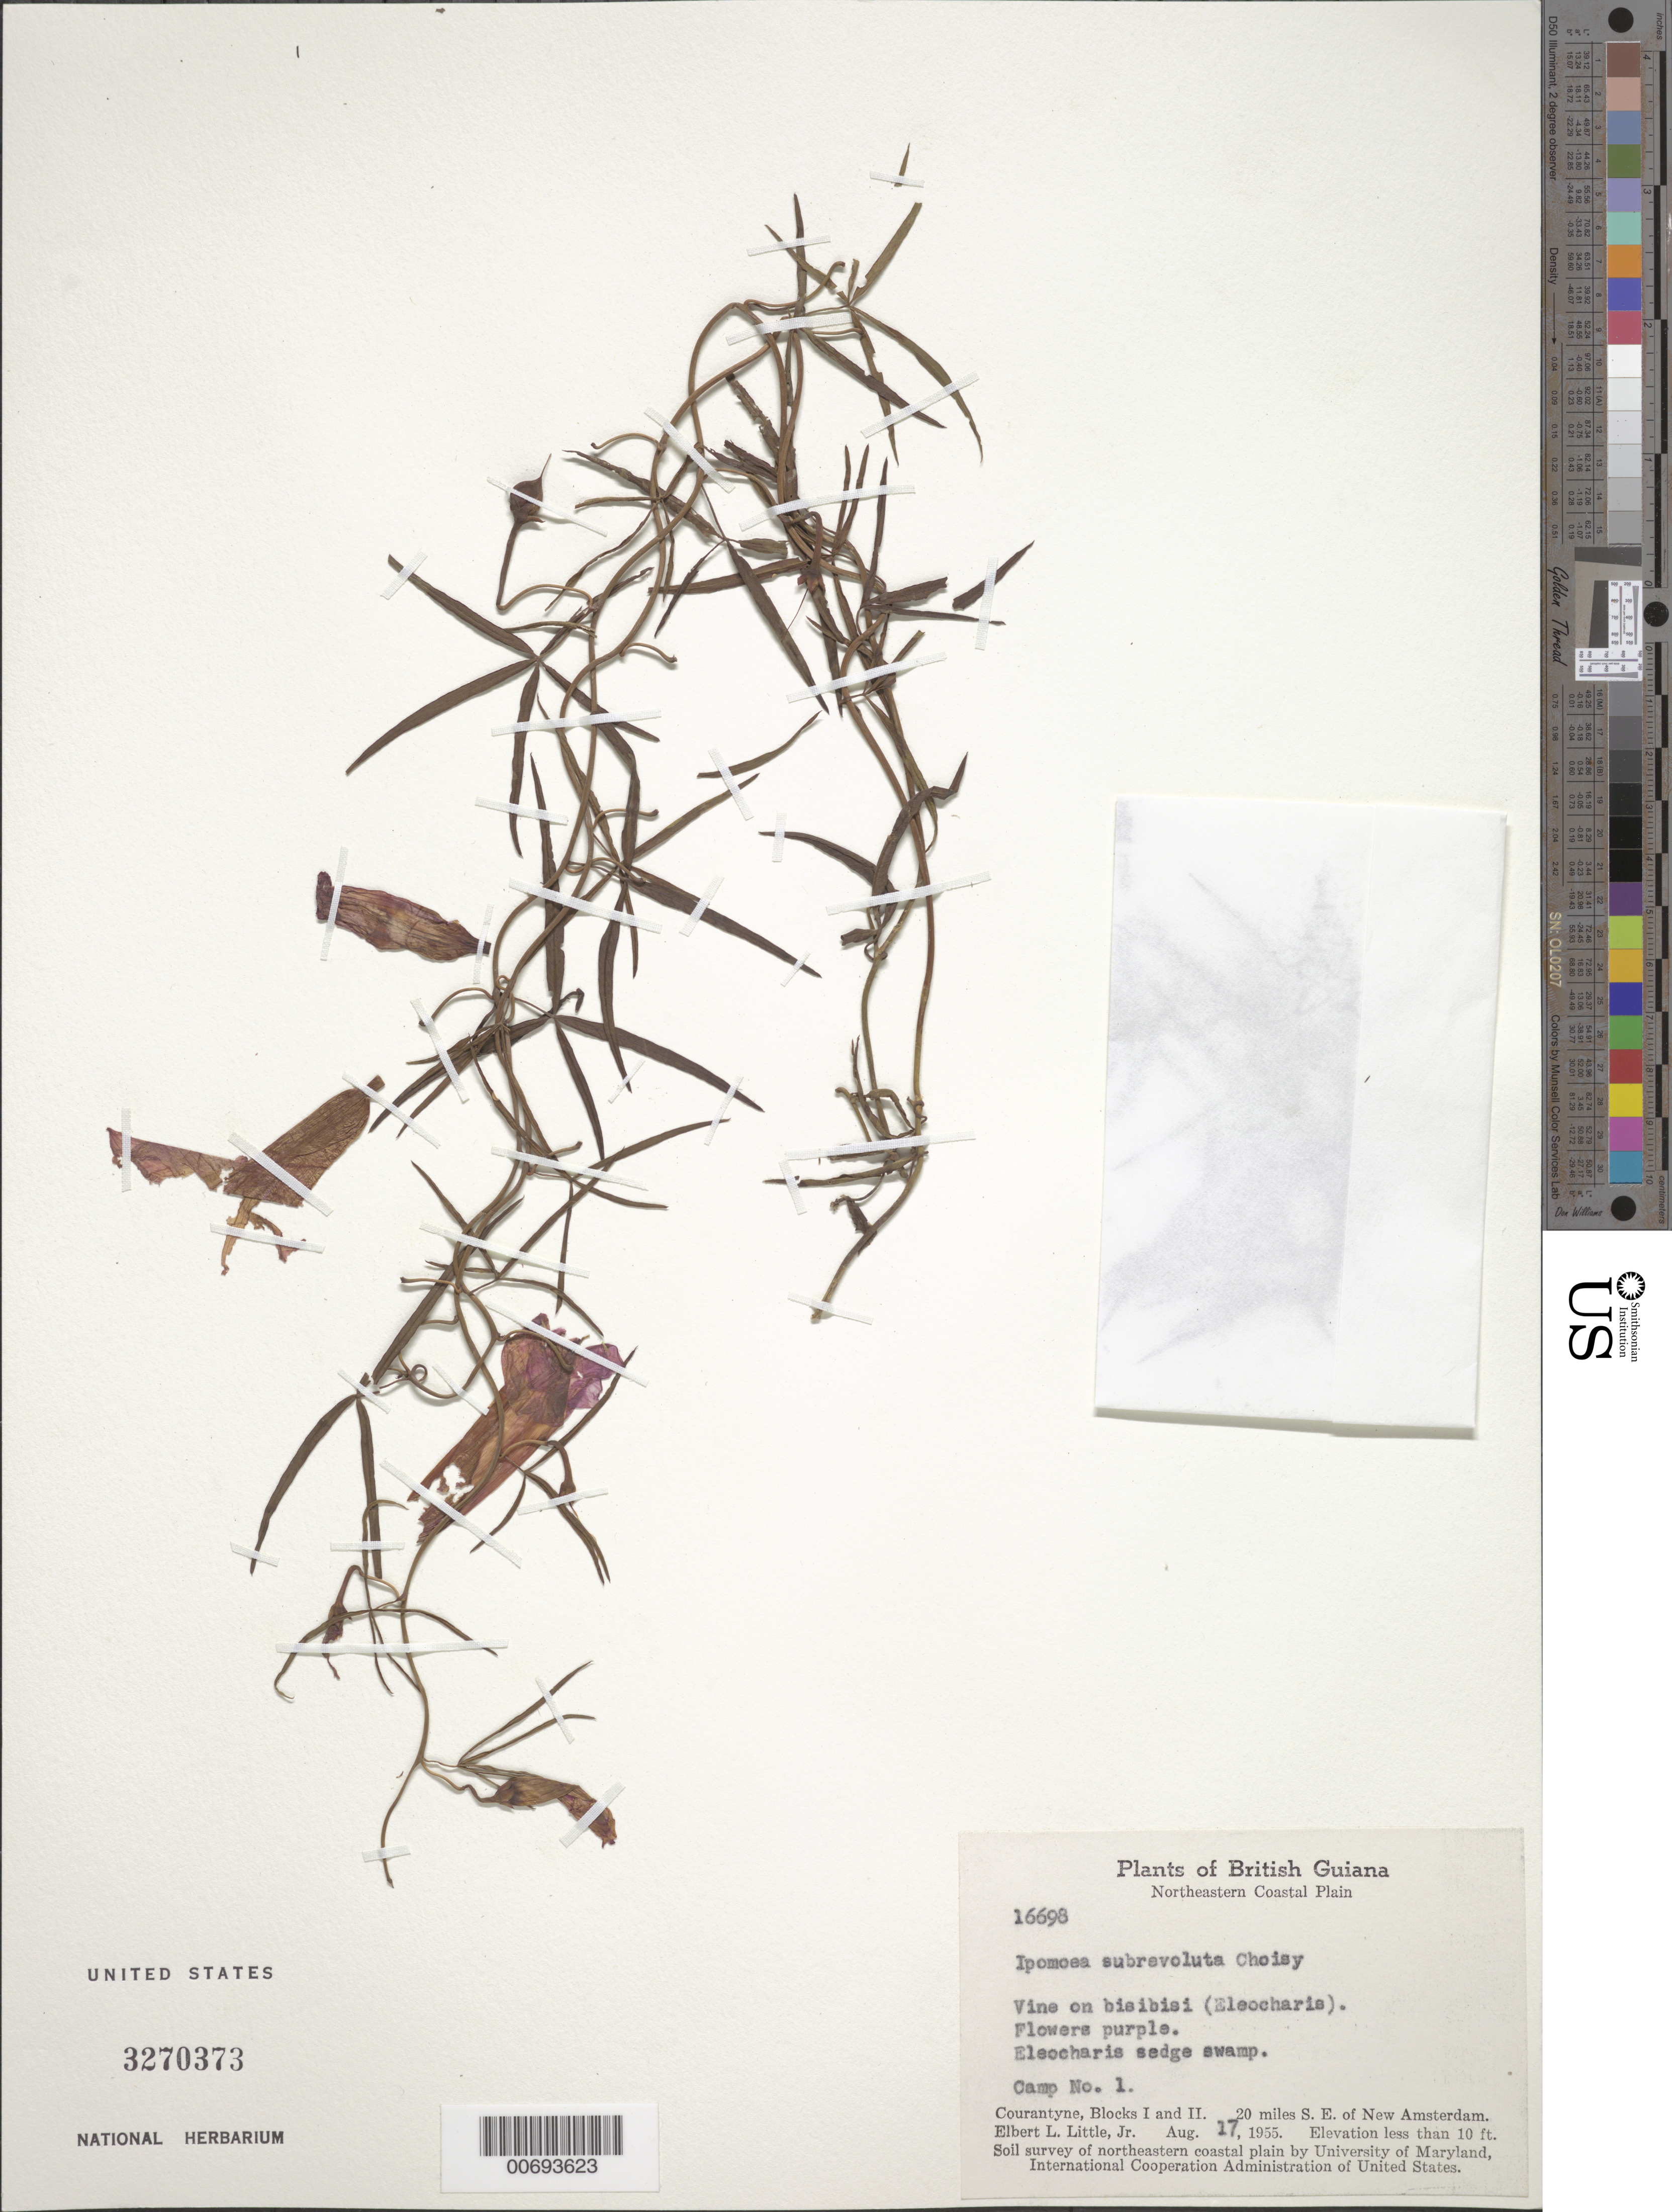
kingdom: Plantae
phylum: Tracheophyta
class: Magnoliopsida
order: Solanales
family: Convolvulaceae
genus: Ipomoea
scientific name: Ipomoea subrevoluta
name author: Choisy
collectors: E. L. Little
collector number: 16698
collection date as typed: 17-Aug-55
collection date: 1955-08-17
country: Guyana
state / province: E. Berbice-Corentyne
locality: Courantyne, Blocks I & II. 20 mi. SE of New Amsterdam, Camp No. 1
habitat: Eleocharis sedge swamp; on Cyperus articulatus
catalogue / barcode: US 3270373